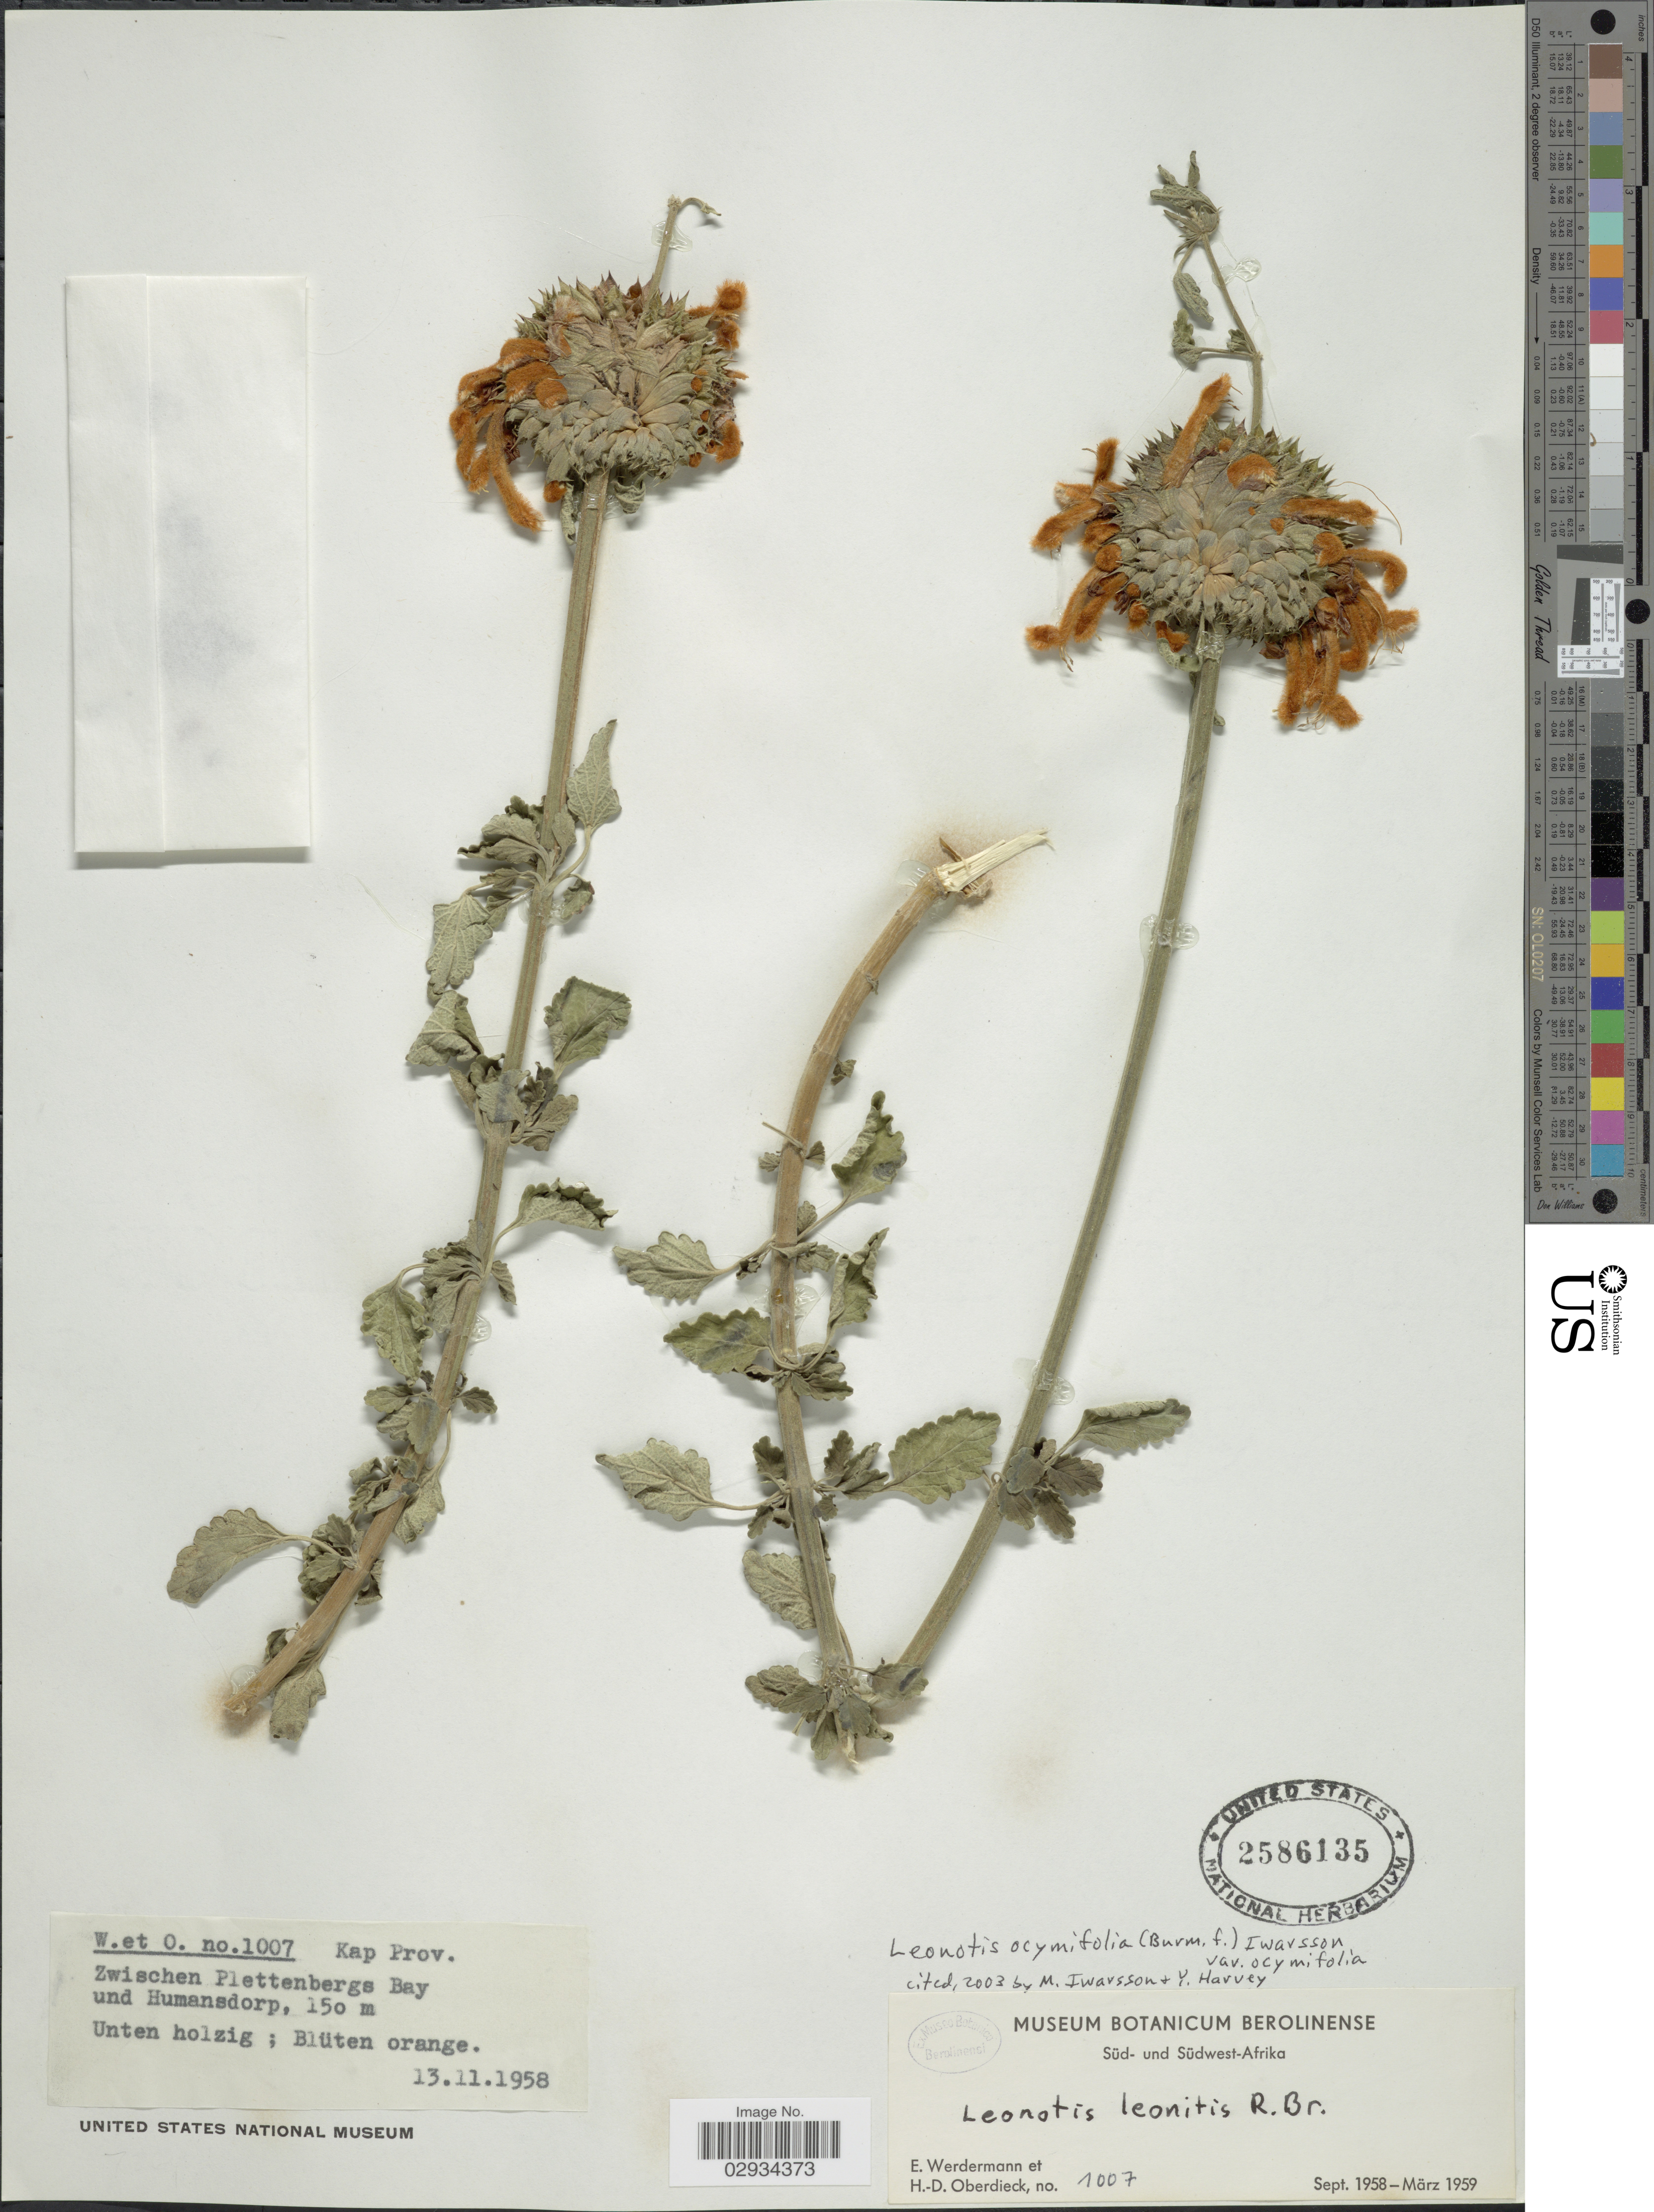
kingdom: Plantae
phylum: Tracheophyta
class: Magnoliopsida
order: Lamiales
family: Lamiaceae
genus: Leonotis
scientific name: Leonotis ocymifolia var. ocymifolia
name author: (Burm. f.) Iwarsson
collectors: E. Werdermann & H. Oberdieck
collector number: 1007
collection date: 1958-11-13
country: South Africa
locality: Kap Prov. Zwischen Plettenbergs Bay und Humansdorp.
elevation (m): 150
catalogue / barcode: US 2586135